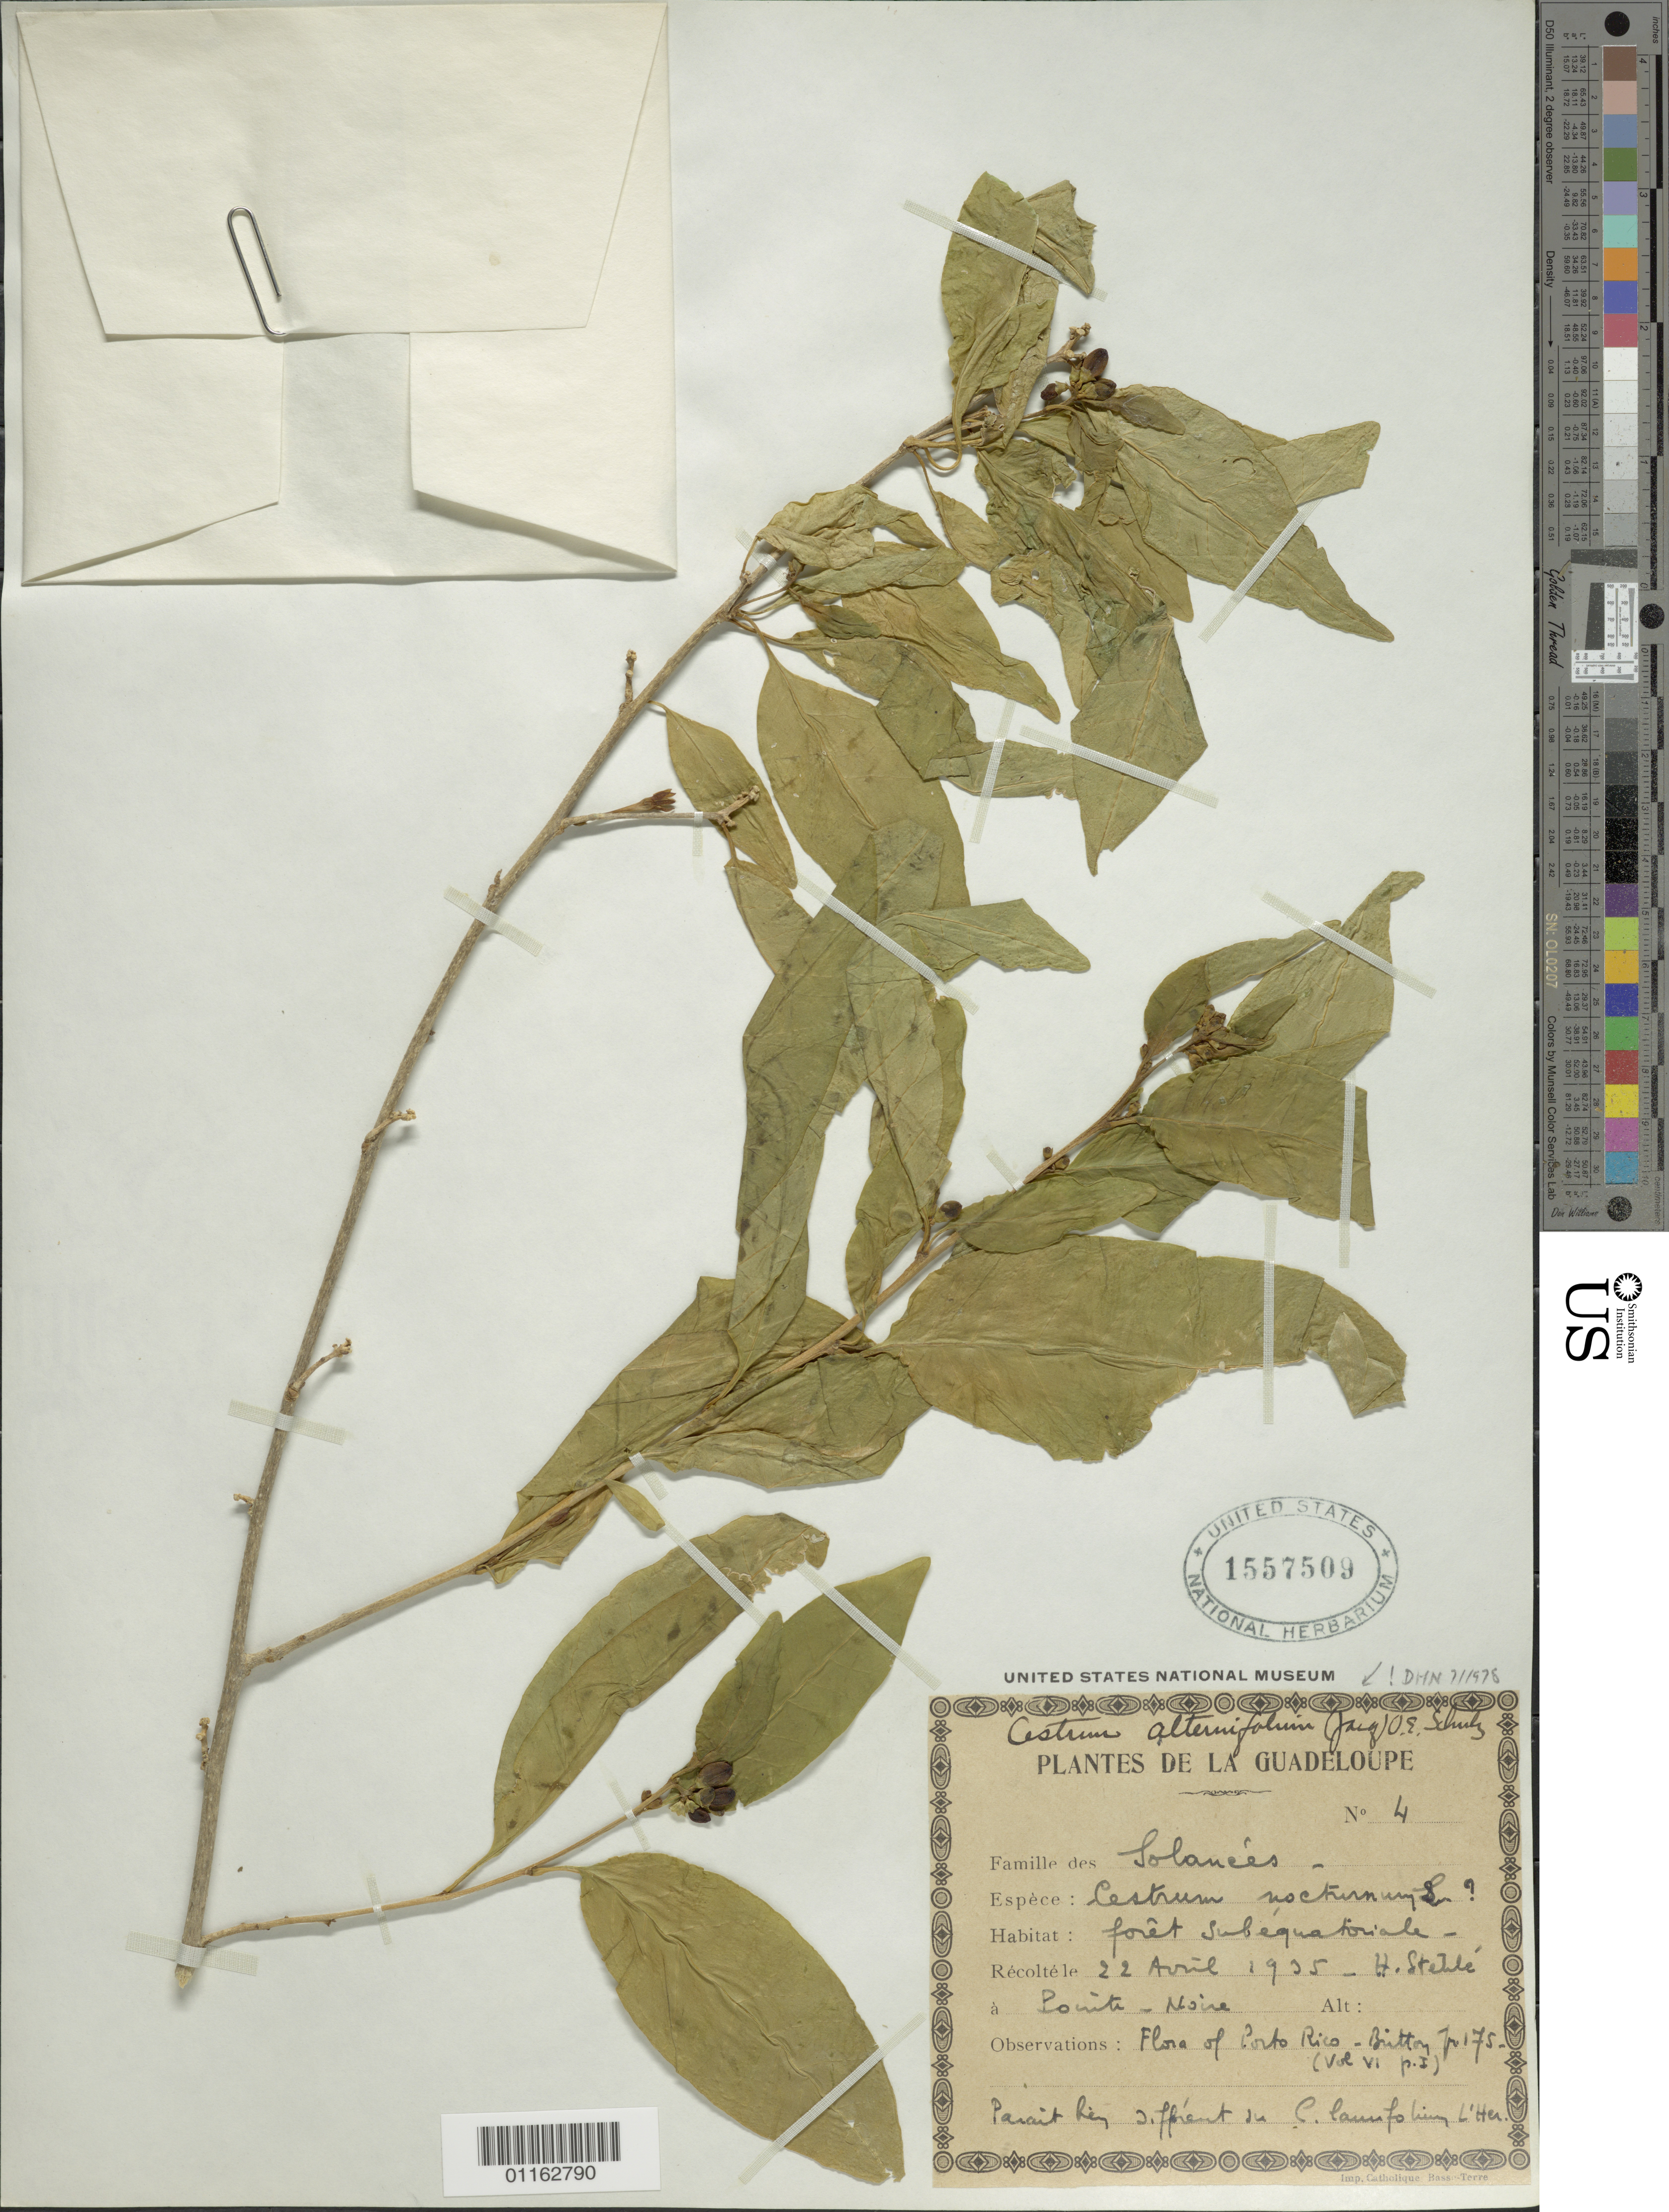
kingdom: Plantae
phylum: Tracheophyta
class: Magnoliopsida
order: Solanales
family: Solanaceae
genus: Cestrum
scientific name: Cestrum alternifolium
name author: (Jacq.) O.E. Schulz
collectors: H. Stehlé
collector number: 4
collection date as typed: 22 Apr 1935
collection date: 1935-04-22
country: Guadeloupe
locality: Pointe-Noire; foret subéquatoriale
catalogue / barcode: US 1557509